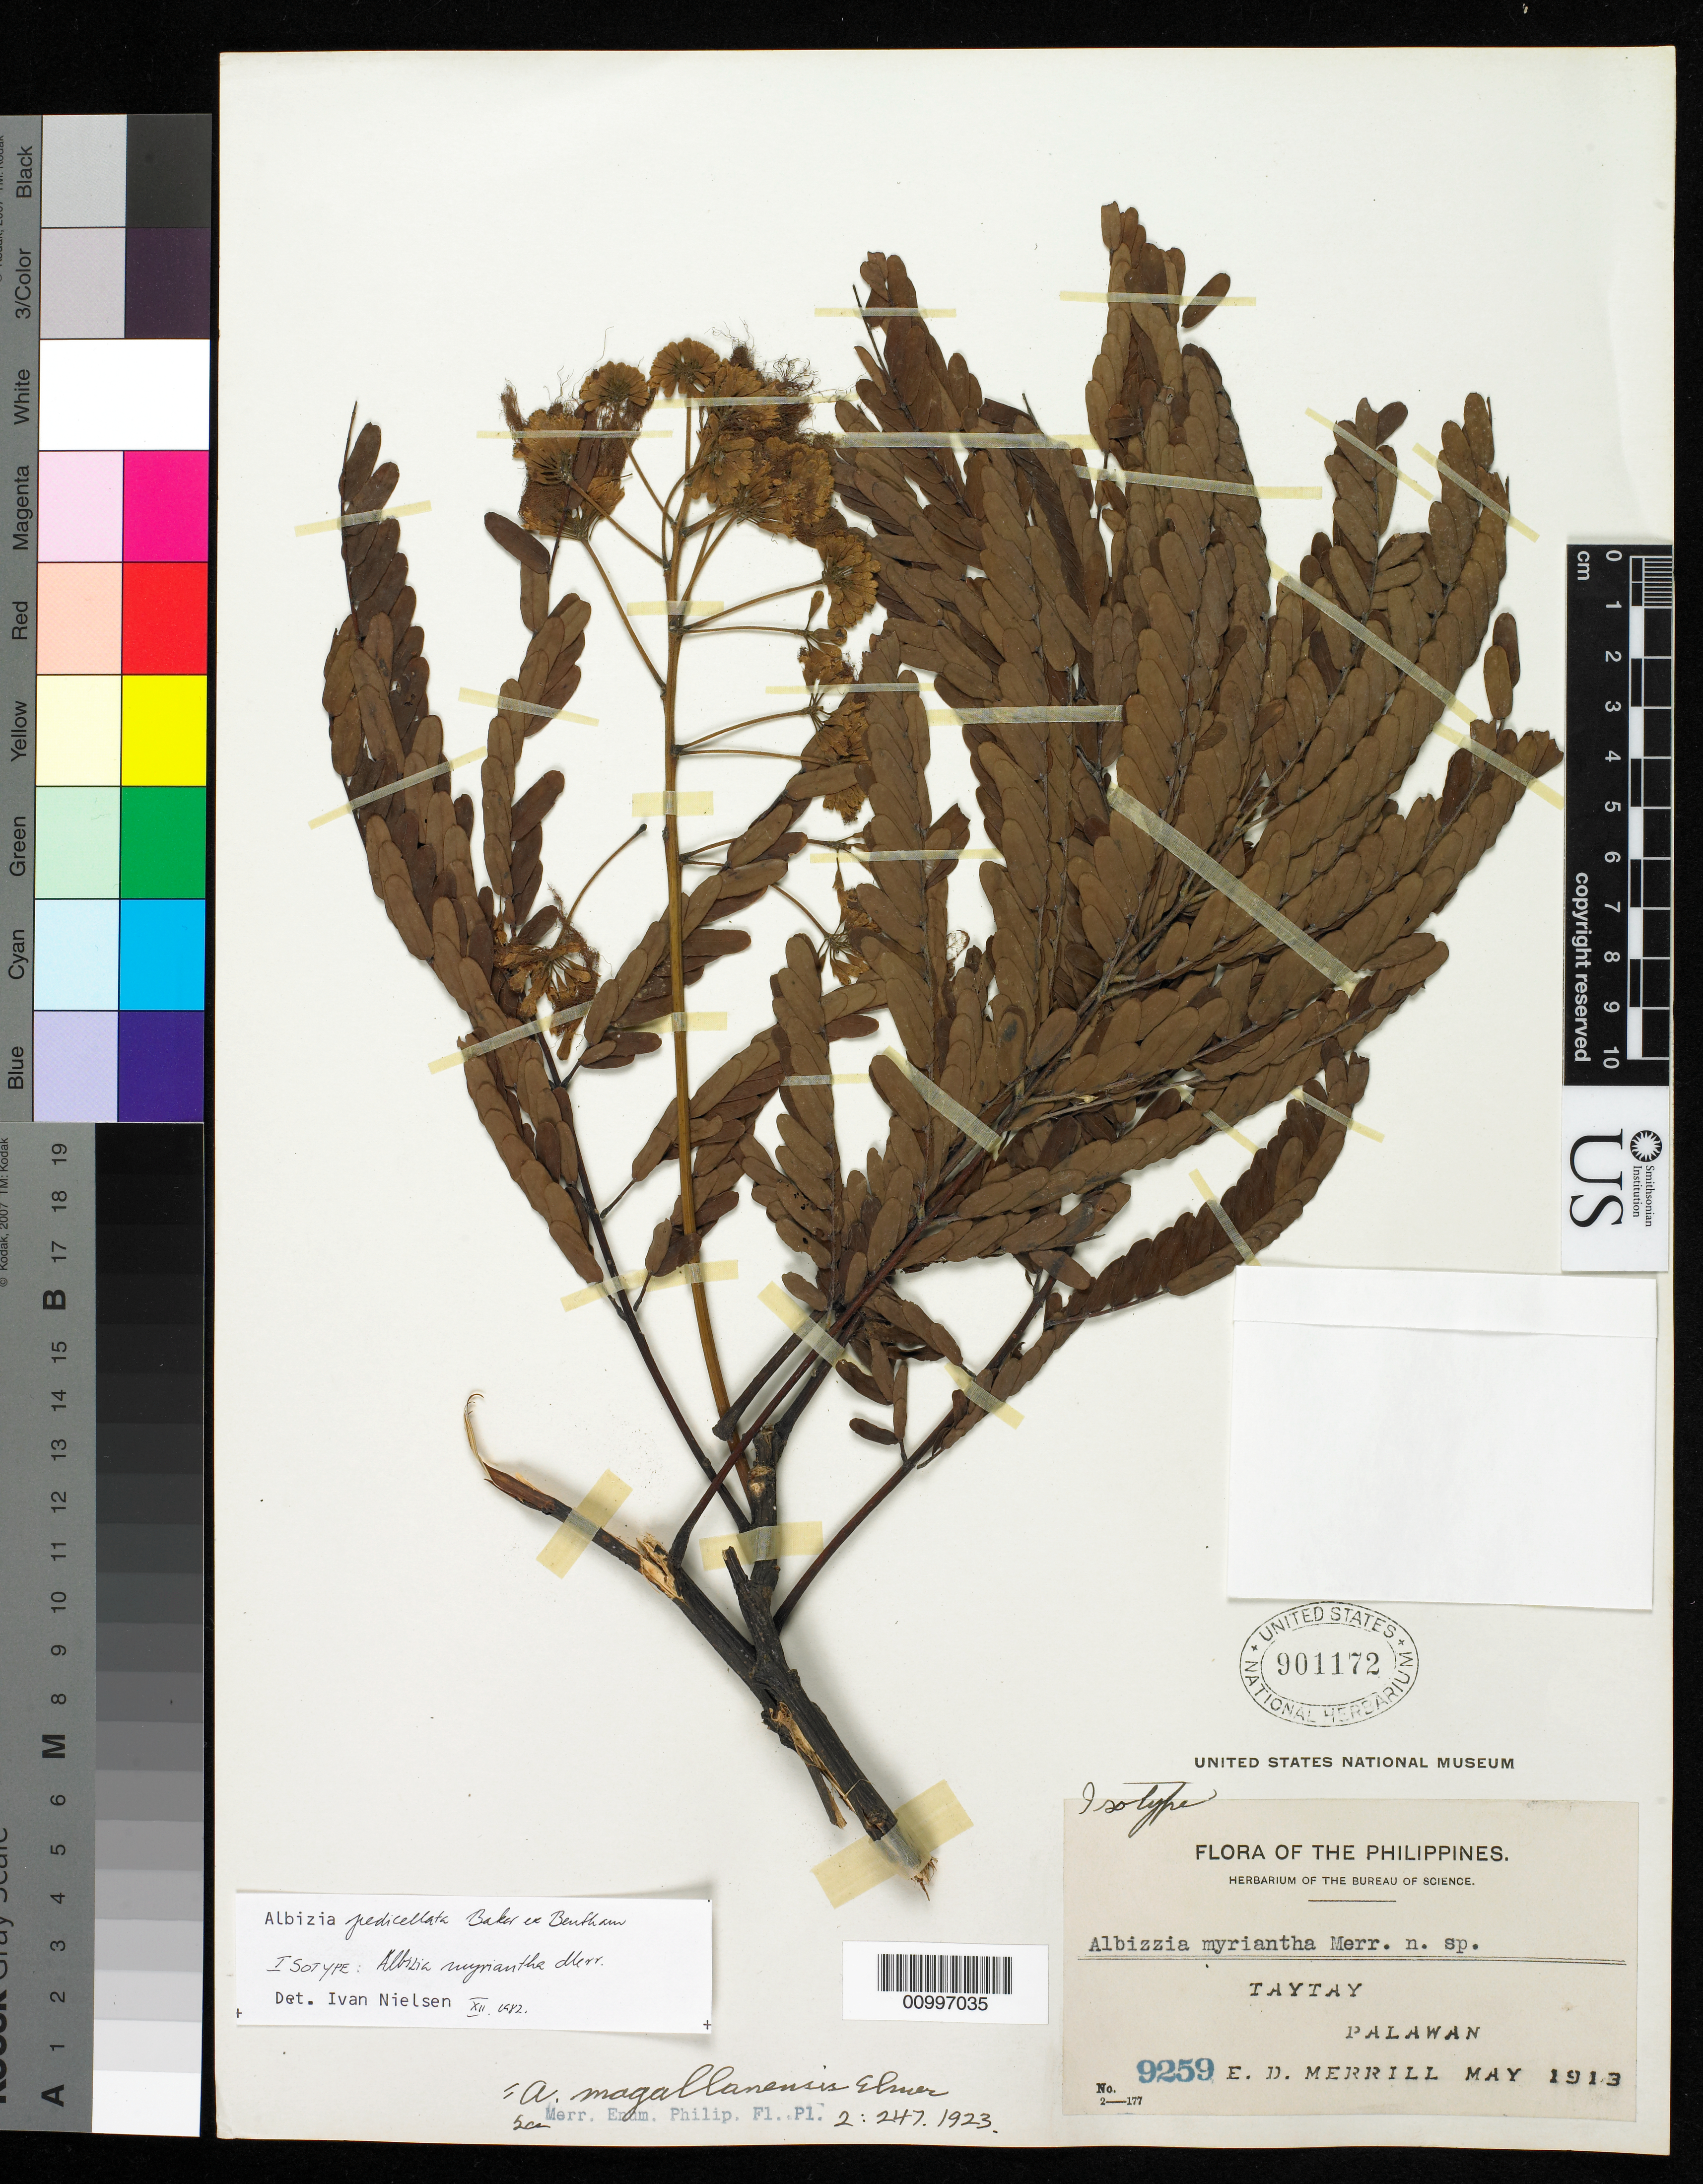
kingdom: Plantae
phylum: Tracheophyta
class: Magnoliopsida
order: Fabales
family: Fabaceae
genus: Albizia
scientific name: Albizia myriantha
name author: Merr.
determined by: Nielsen, I.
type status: Isotype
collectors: E. D. Merrill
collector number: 9259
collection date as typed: May 1913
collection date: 1913-05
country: Philippines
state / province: Mimaropa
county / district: Palawan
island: Palawan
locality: Taytay.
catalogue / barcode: US 901172